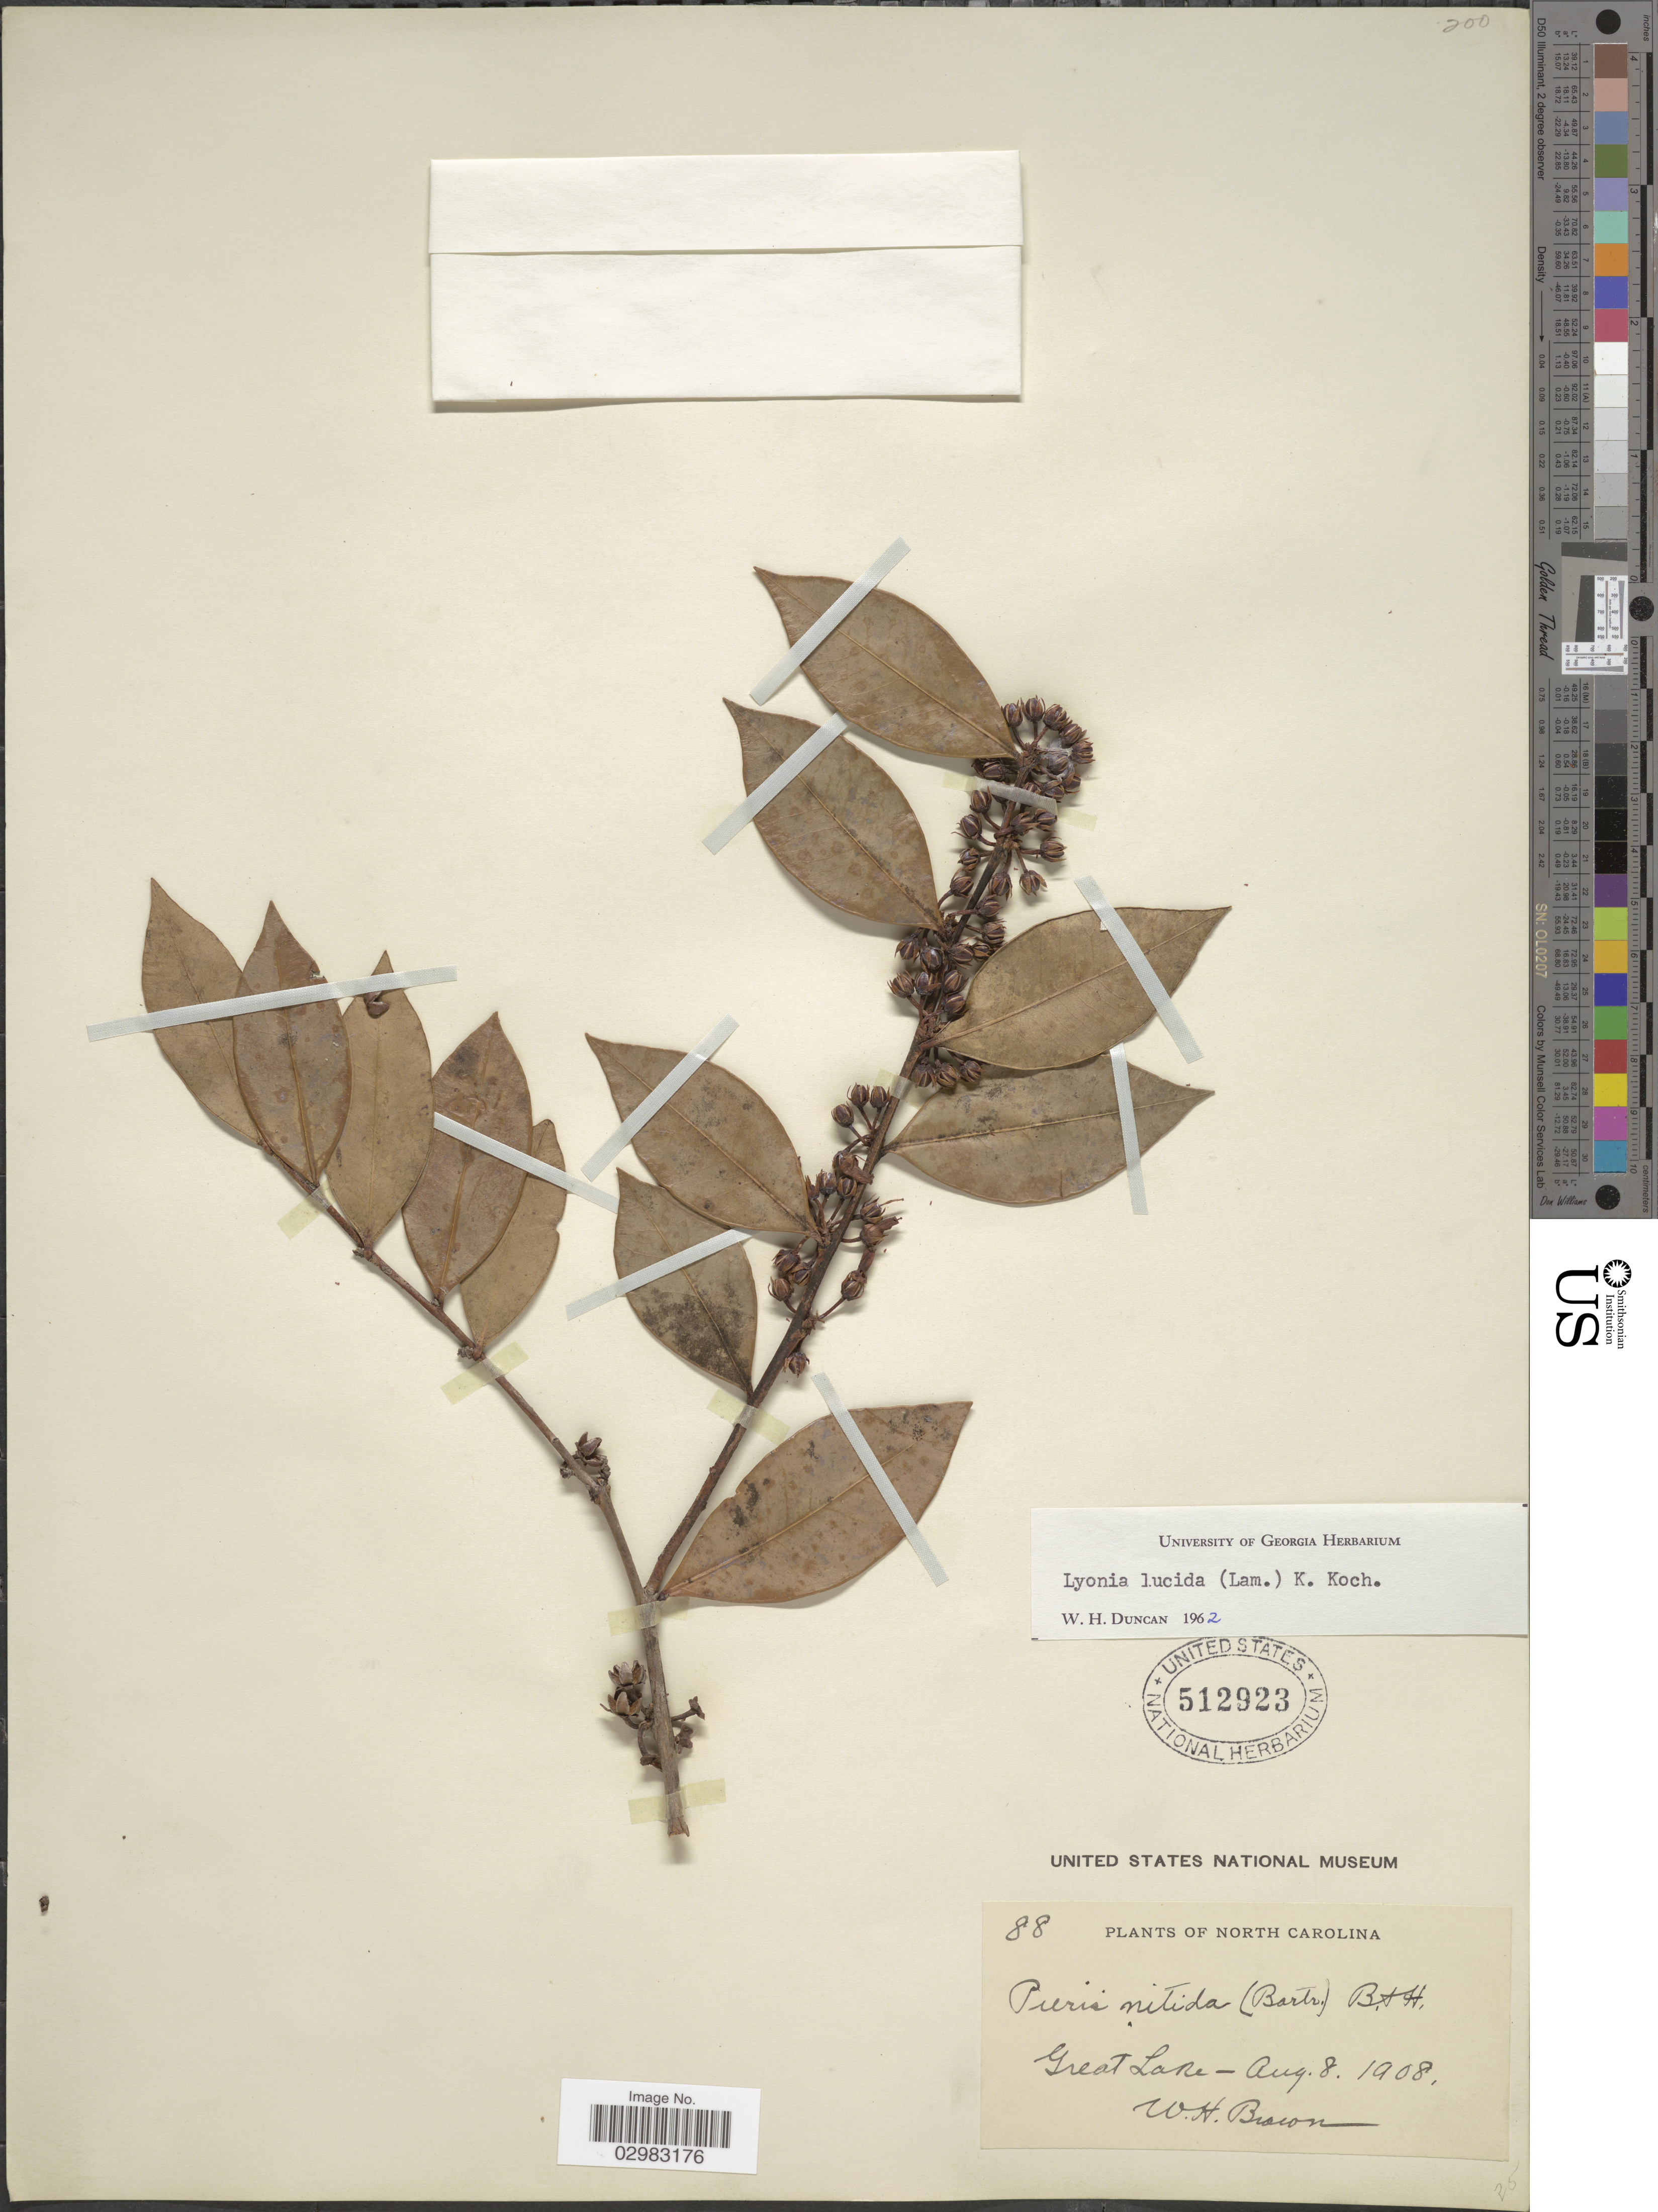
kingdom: Plantae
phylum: Tracheophyta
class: Magnoliopsida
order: Ericales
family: Ericaceae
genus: Lyonia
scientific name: Lyonia lucida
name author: K. Koch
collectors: W. H. Brown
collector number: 88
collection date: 1908-08-08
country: United States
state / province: North Carolina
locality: Great Lake.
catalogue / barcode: US 512923